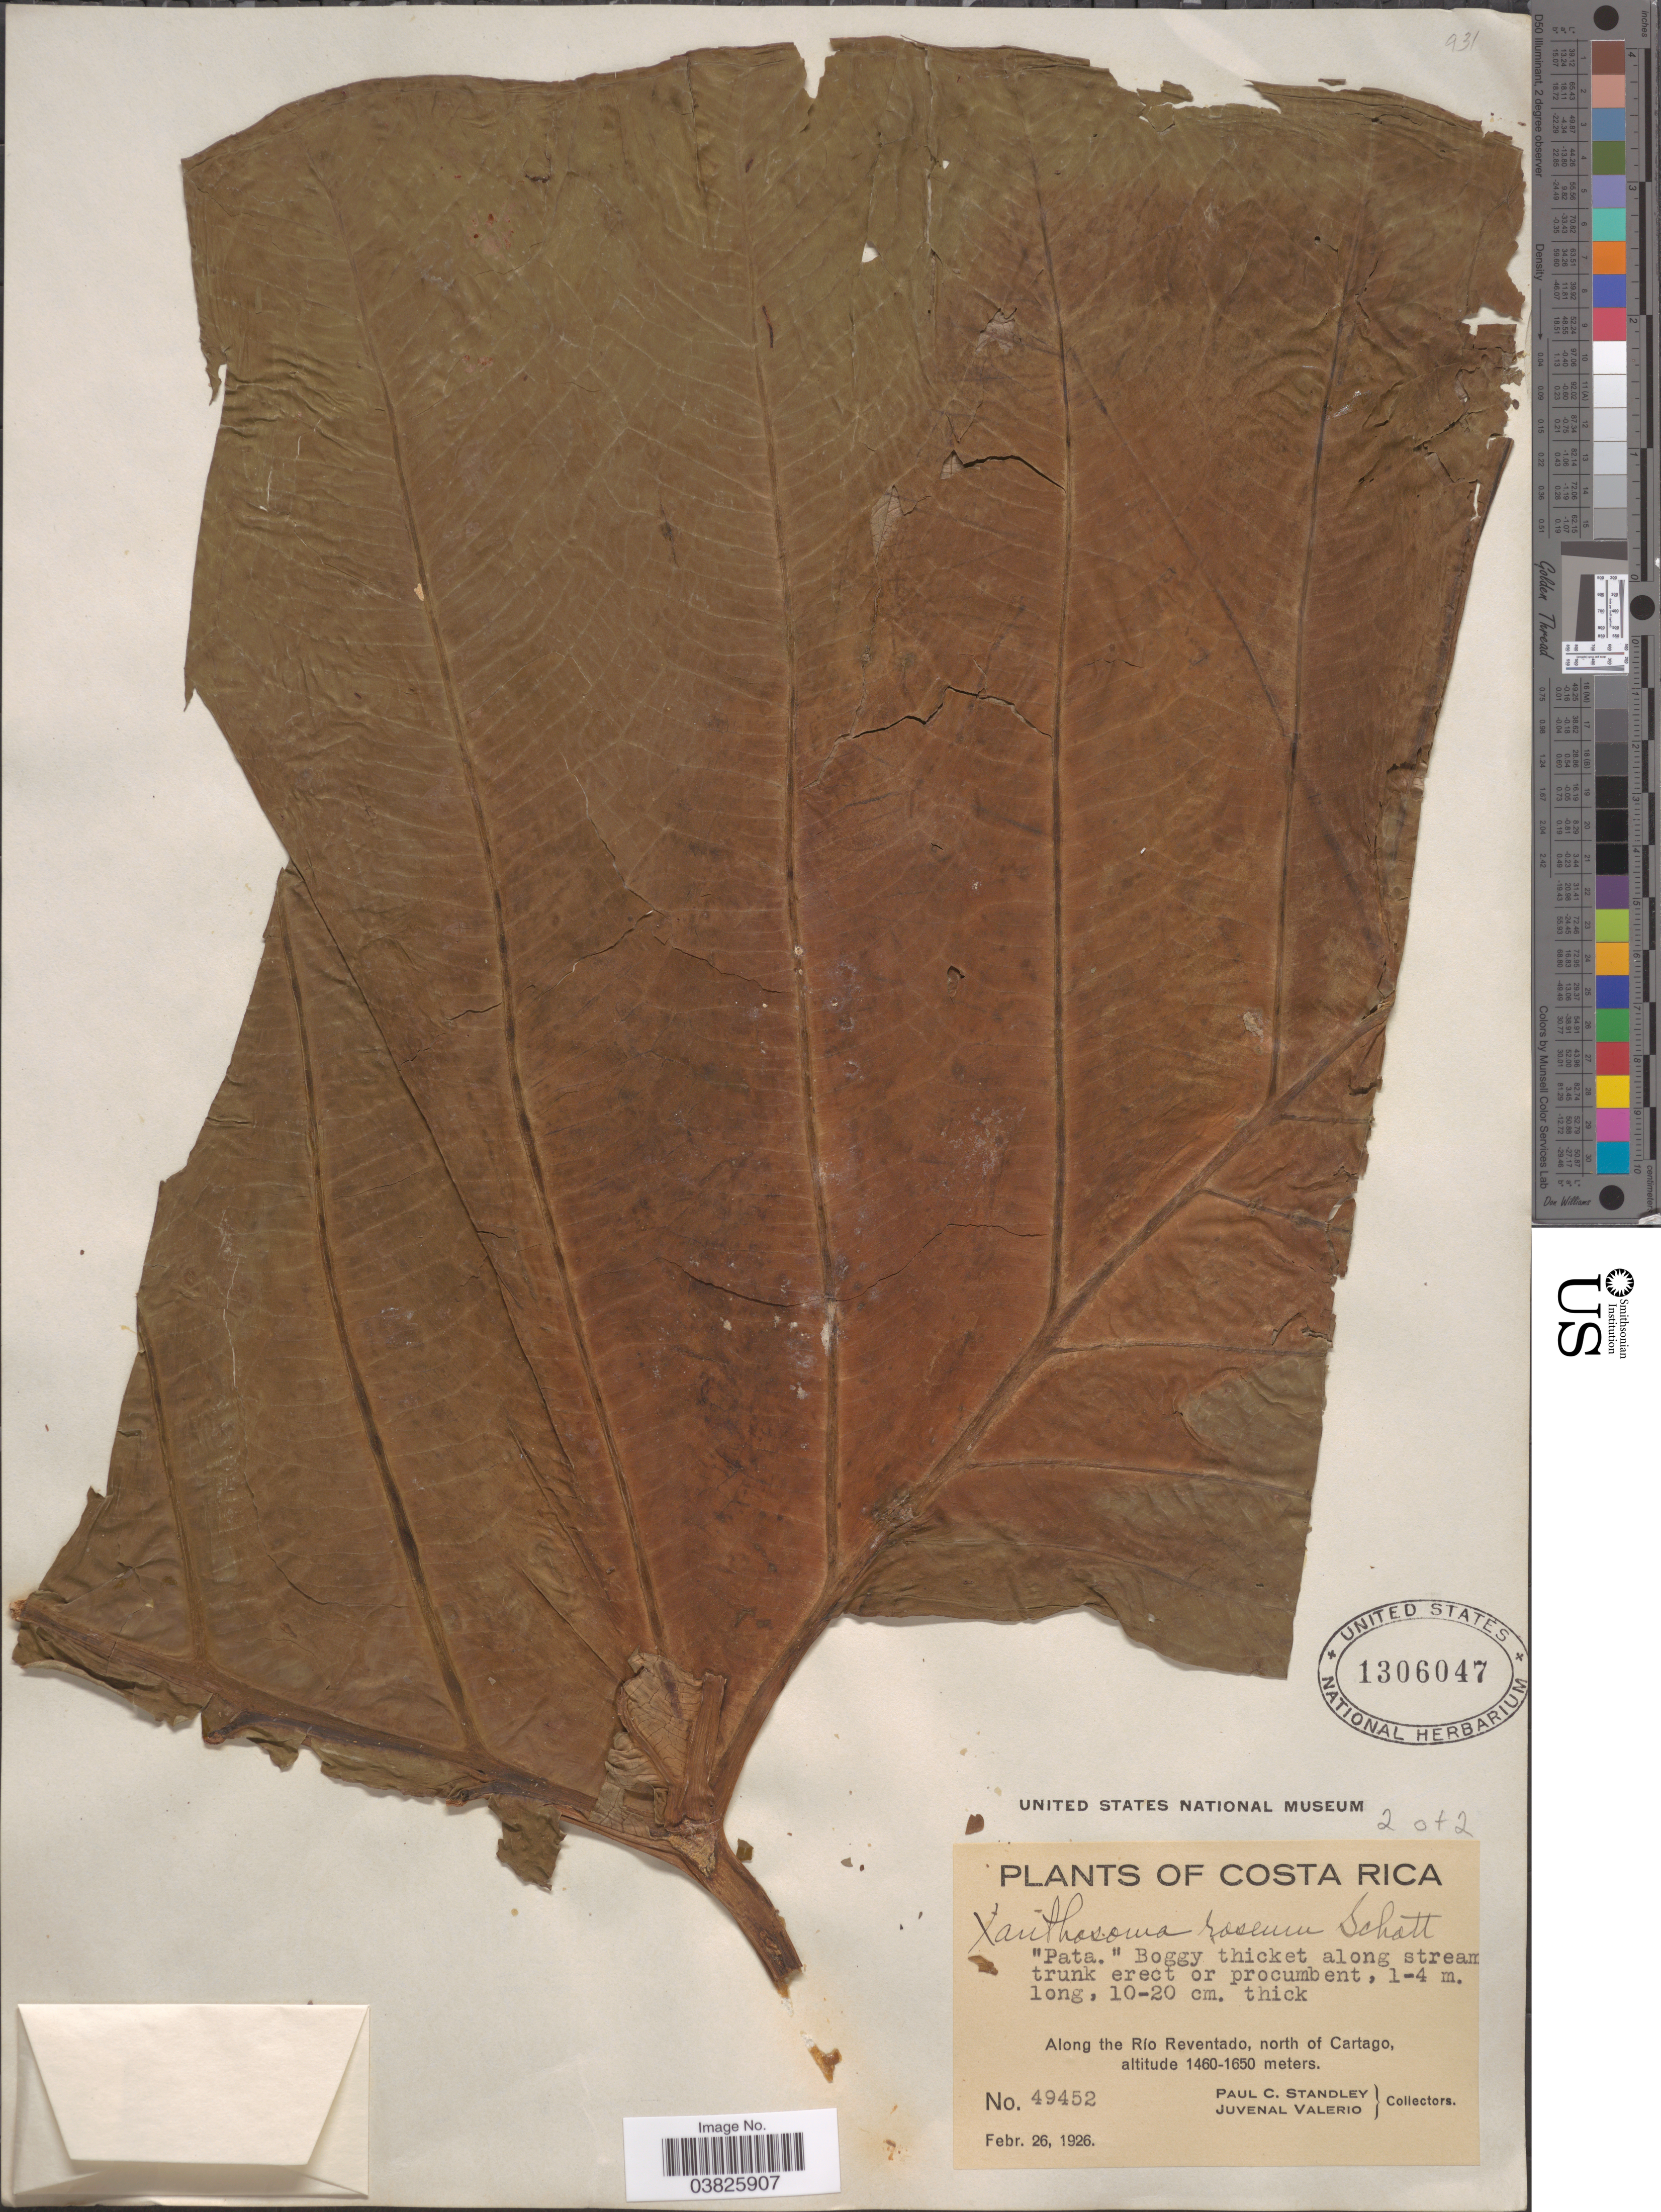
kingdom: Plantae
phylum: Tracheophyta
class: Liliopsida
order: Alismatales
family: Araceae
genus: Xanthosoma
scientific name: Xanthosoma roseum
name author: Schott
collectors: P. C. Standley & J. Valerio R.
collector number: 49452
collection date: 1926-02-26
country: Costa Rica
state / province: Cartago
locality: Along the Río Reventado, north of Cartago.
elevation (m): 1460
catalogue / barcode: US 1306047